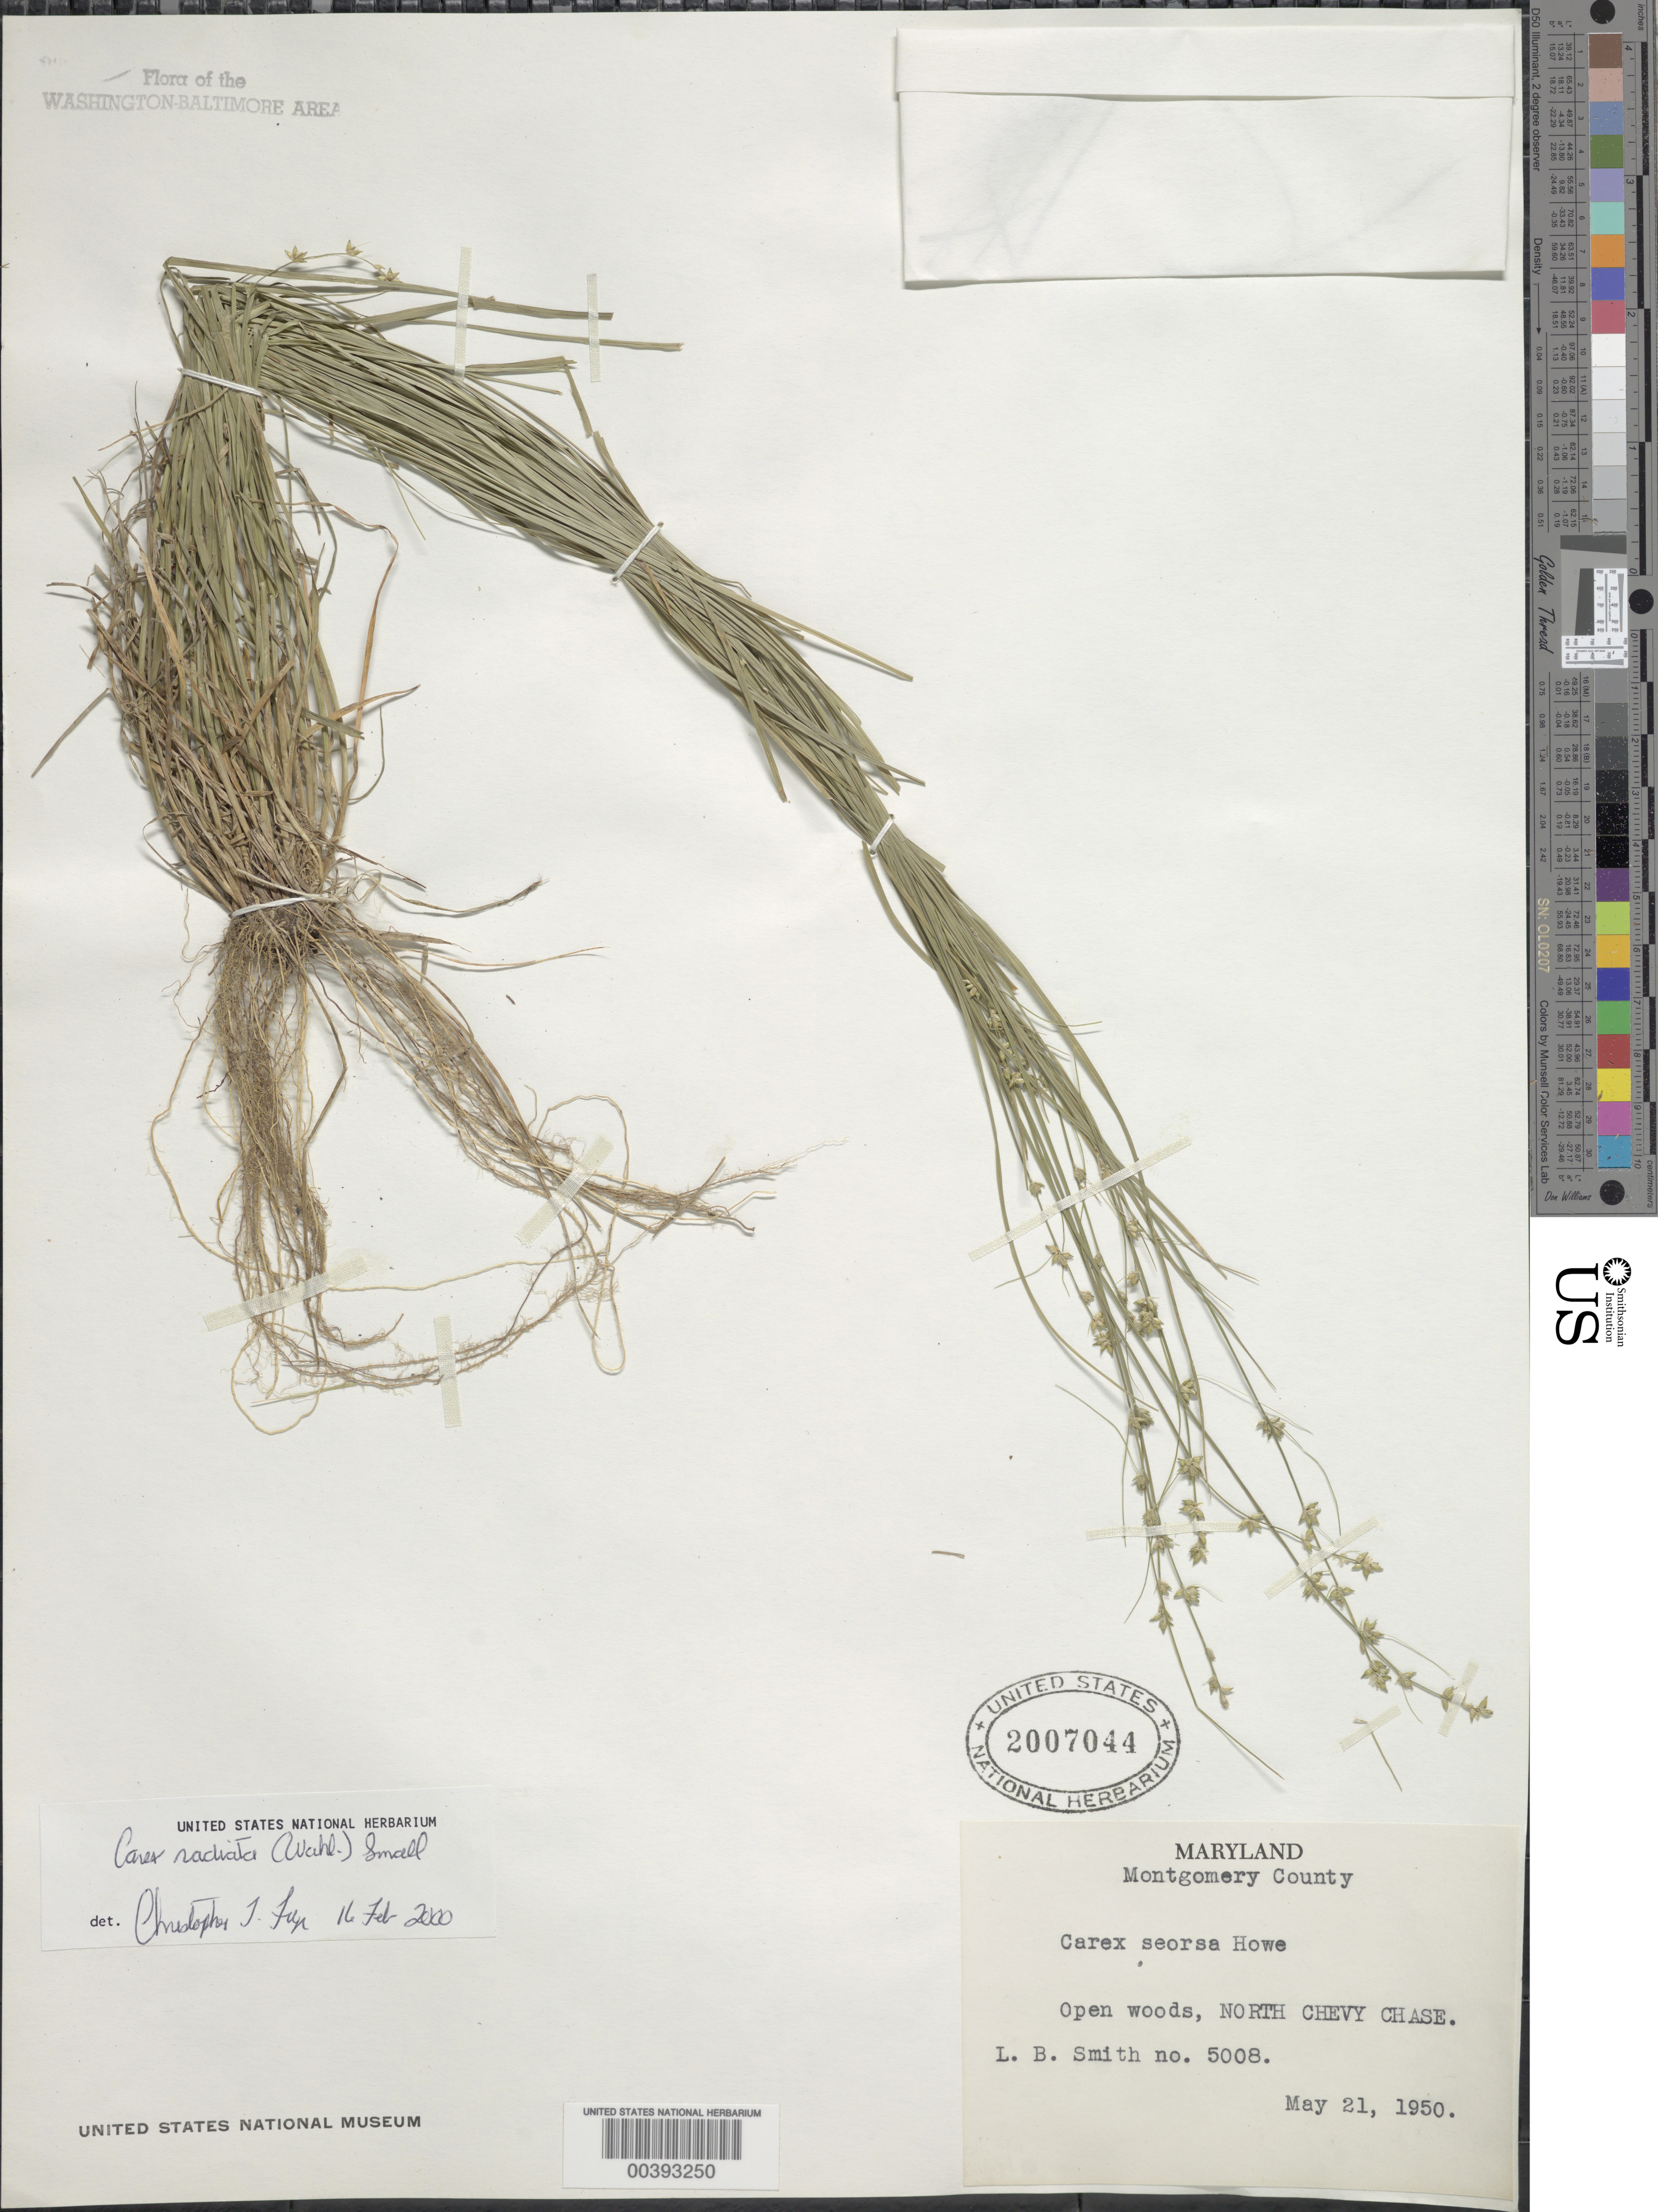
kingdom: Plantae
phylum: Tracheophyta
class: Liliopsida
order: Poales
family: Cyperaceae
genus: Carex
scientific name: Carex radiata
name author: (Wahlenb.) Small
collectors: L. Smith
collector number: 5008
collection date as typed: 21 May 1950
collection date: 1950-05-21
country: United States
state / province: Maryland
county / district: Montgomery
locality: North Chevy Chase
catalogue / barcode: US 2007044